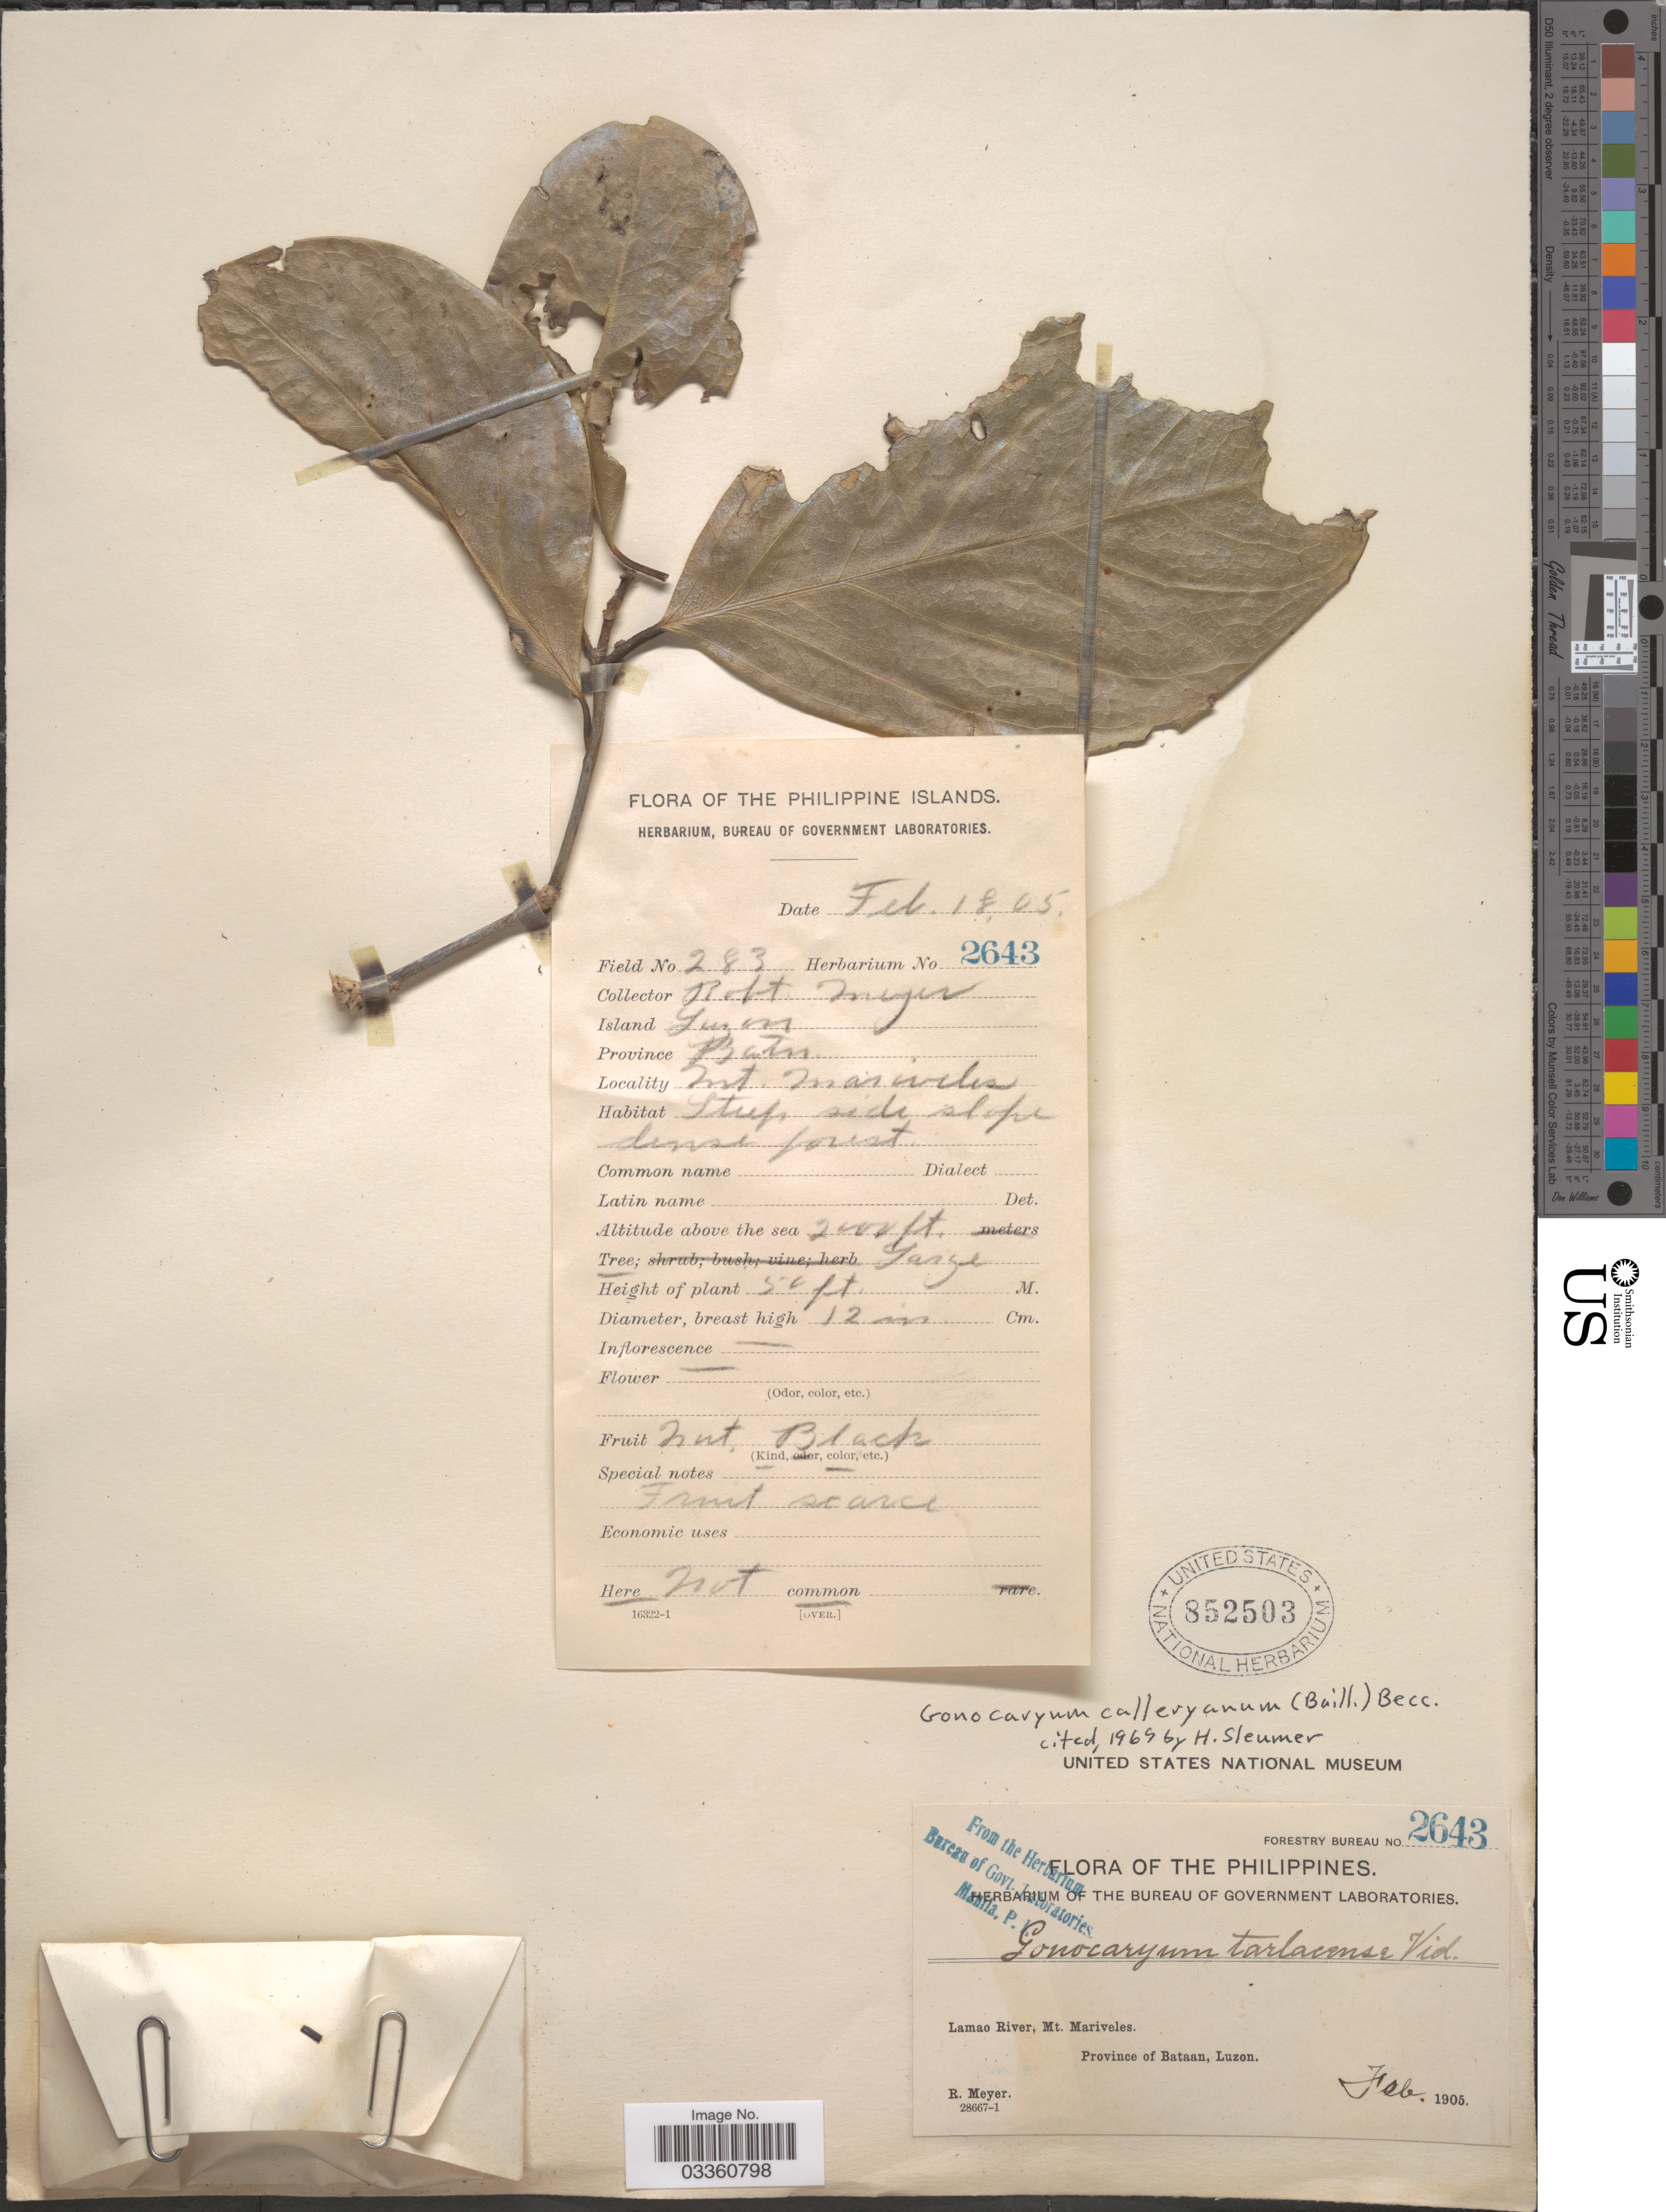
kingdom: Plantae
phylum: Tracheophyta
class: Magnoliopsida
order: Cardiopteridales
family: Cardiopteridaceae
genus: Gonocaryum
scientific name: Gonocaryum calleryanum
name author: (Baill.) Becc.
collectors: R. Meyer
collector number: Forestry Bureau 2643/283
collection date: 1905-02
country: Philippines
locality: Lamao River, Mt. Mariveles. Province of Bataan, Luzon.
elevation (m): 610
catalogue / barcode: US 852503